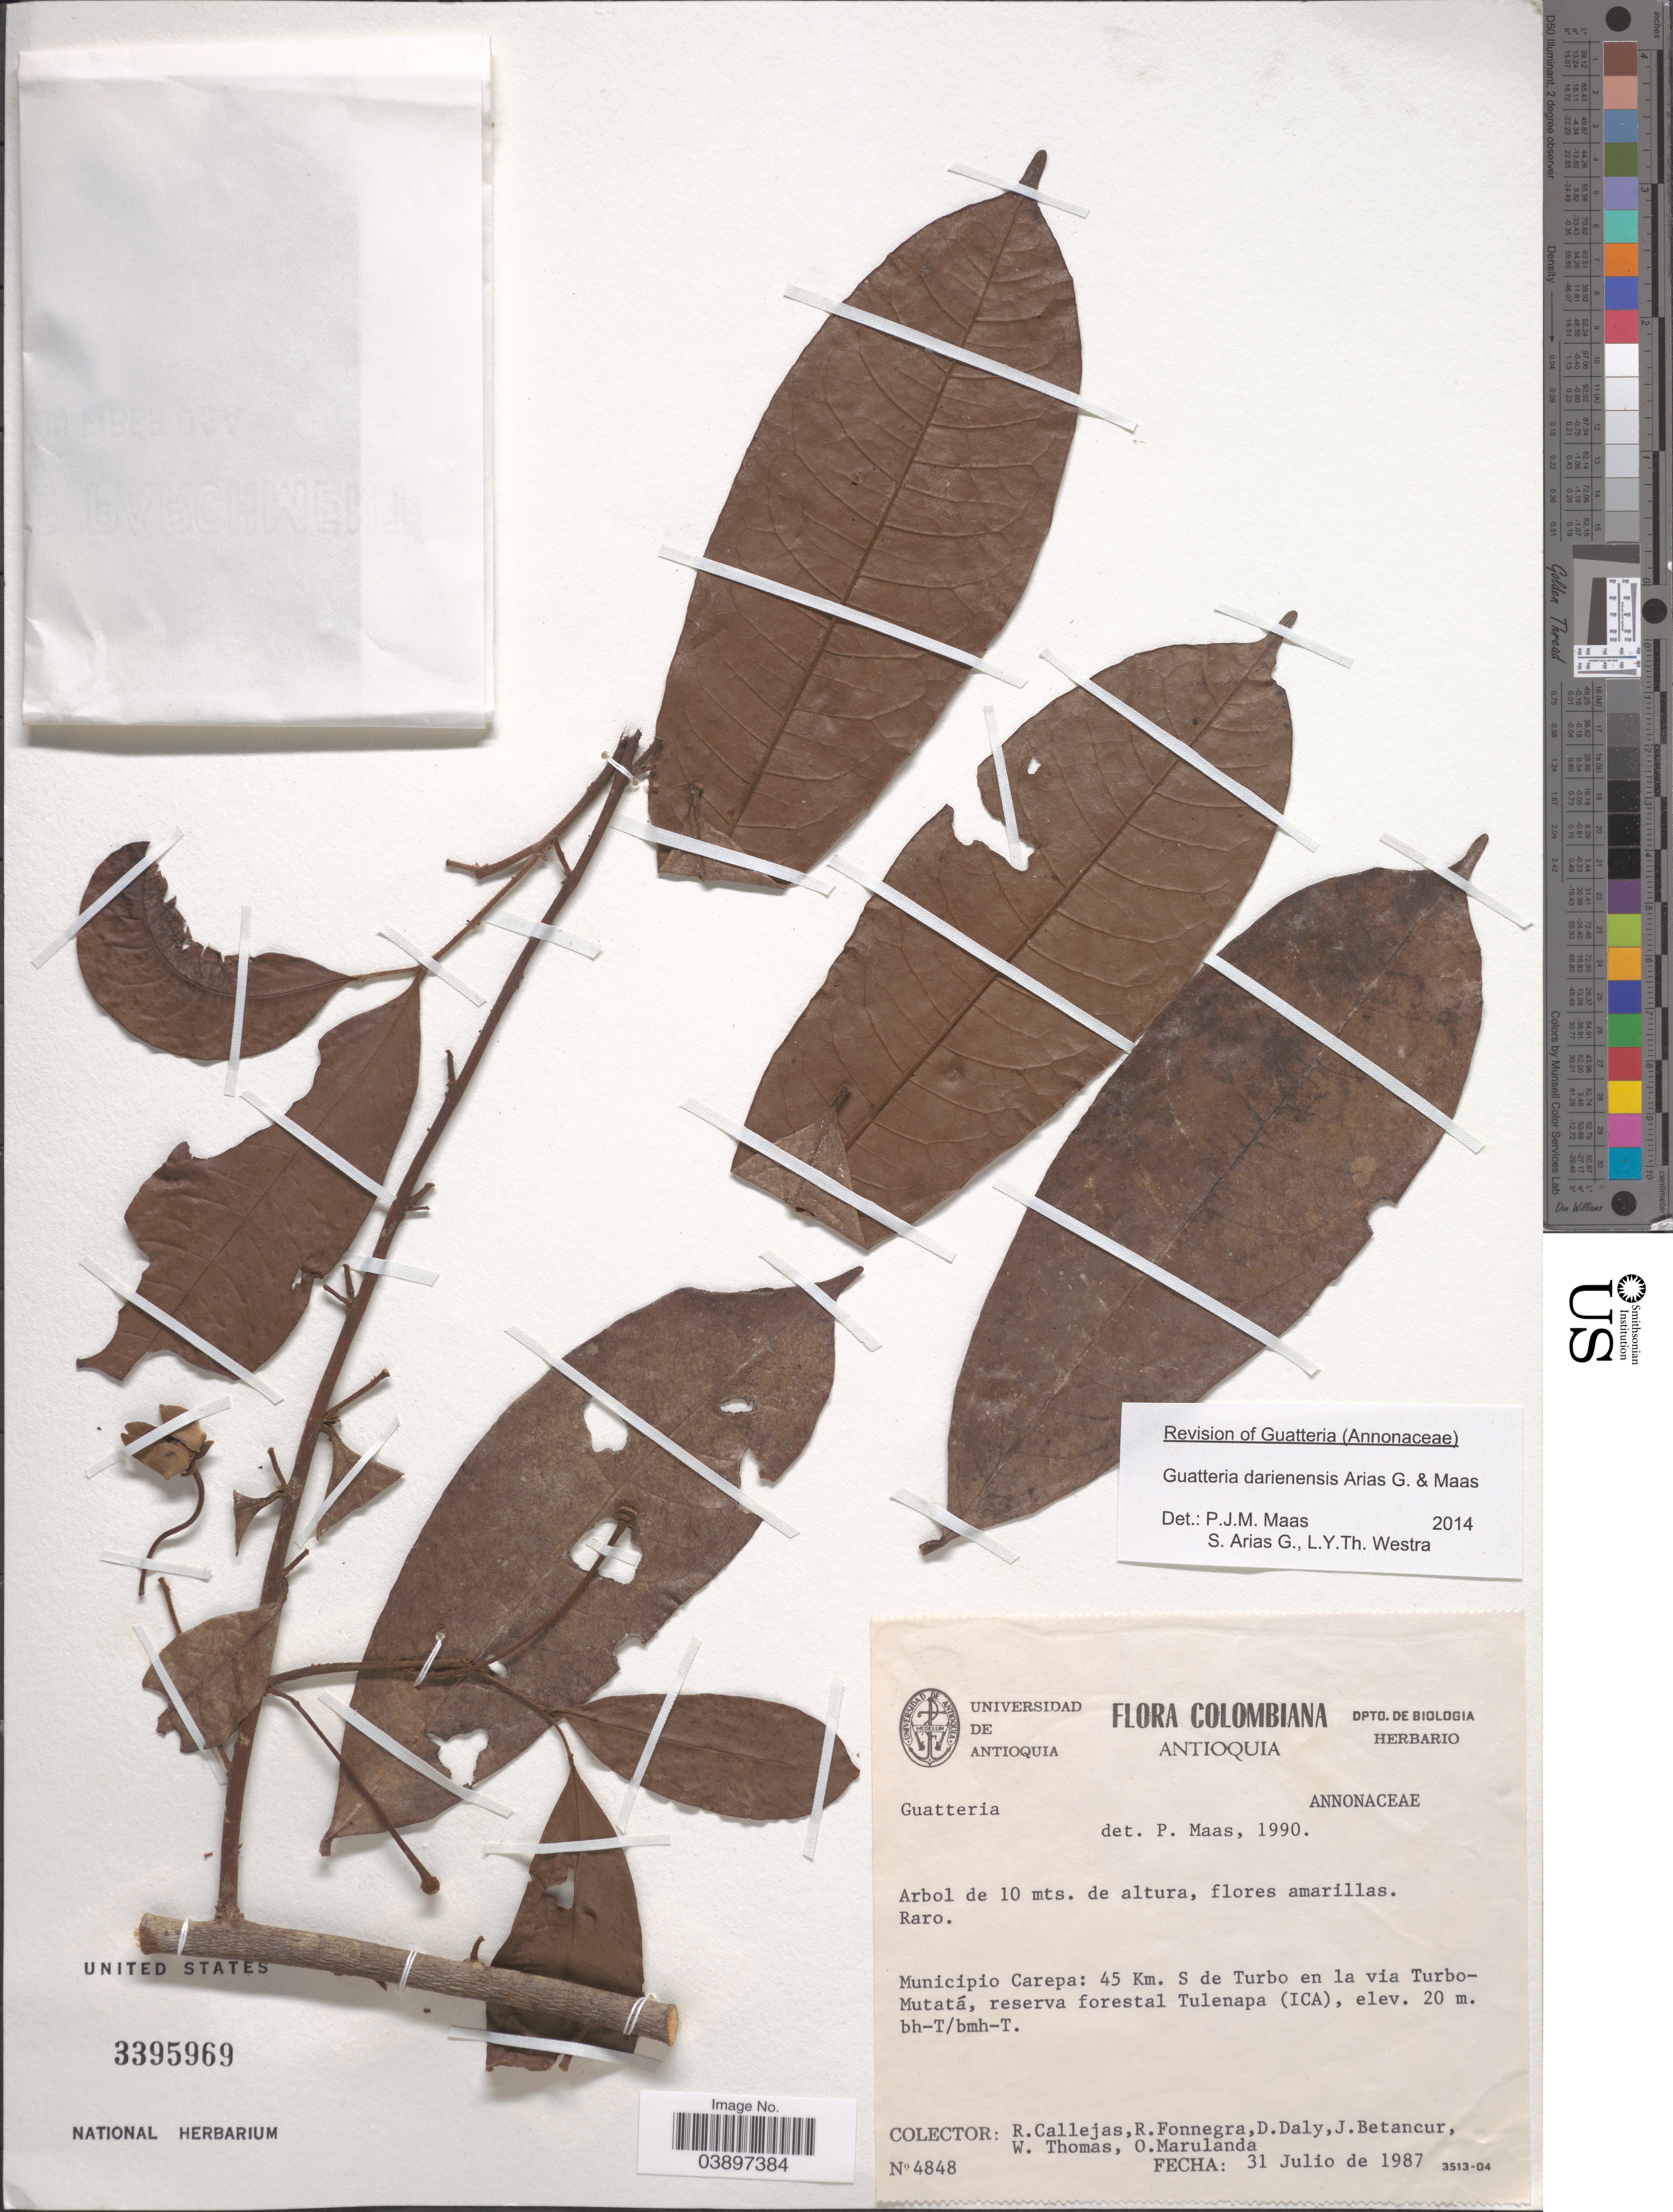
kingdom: Plantae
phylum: Tracheophyta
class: Magnoliopsida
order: Magnoliales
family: Annonaceae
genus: Guatteria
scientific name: Guatteria darienensis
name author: S. Arias & Maas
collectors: R. Callejas, R. Fonnegra G., D. C. Daly, J. Betancur & et al.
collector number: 4848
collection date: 1987-07-31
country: Colombia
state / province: Antioquia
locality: Municipio Carepa: 45 Km. S de Turbo en la via Turbo-Mutatá, reserva forestal Tulenapa (ICA).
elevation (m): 20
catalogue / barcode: US 3395969